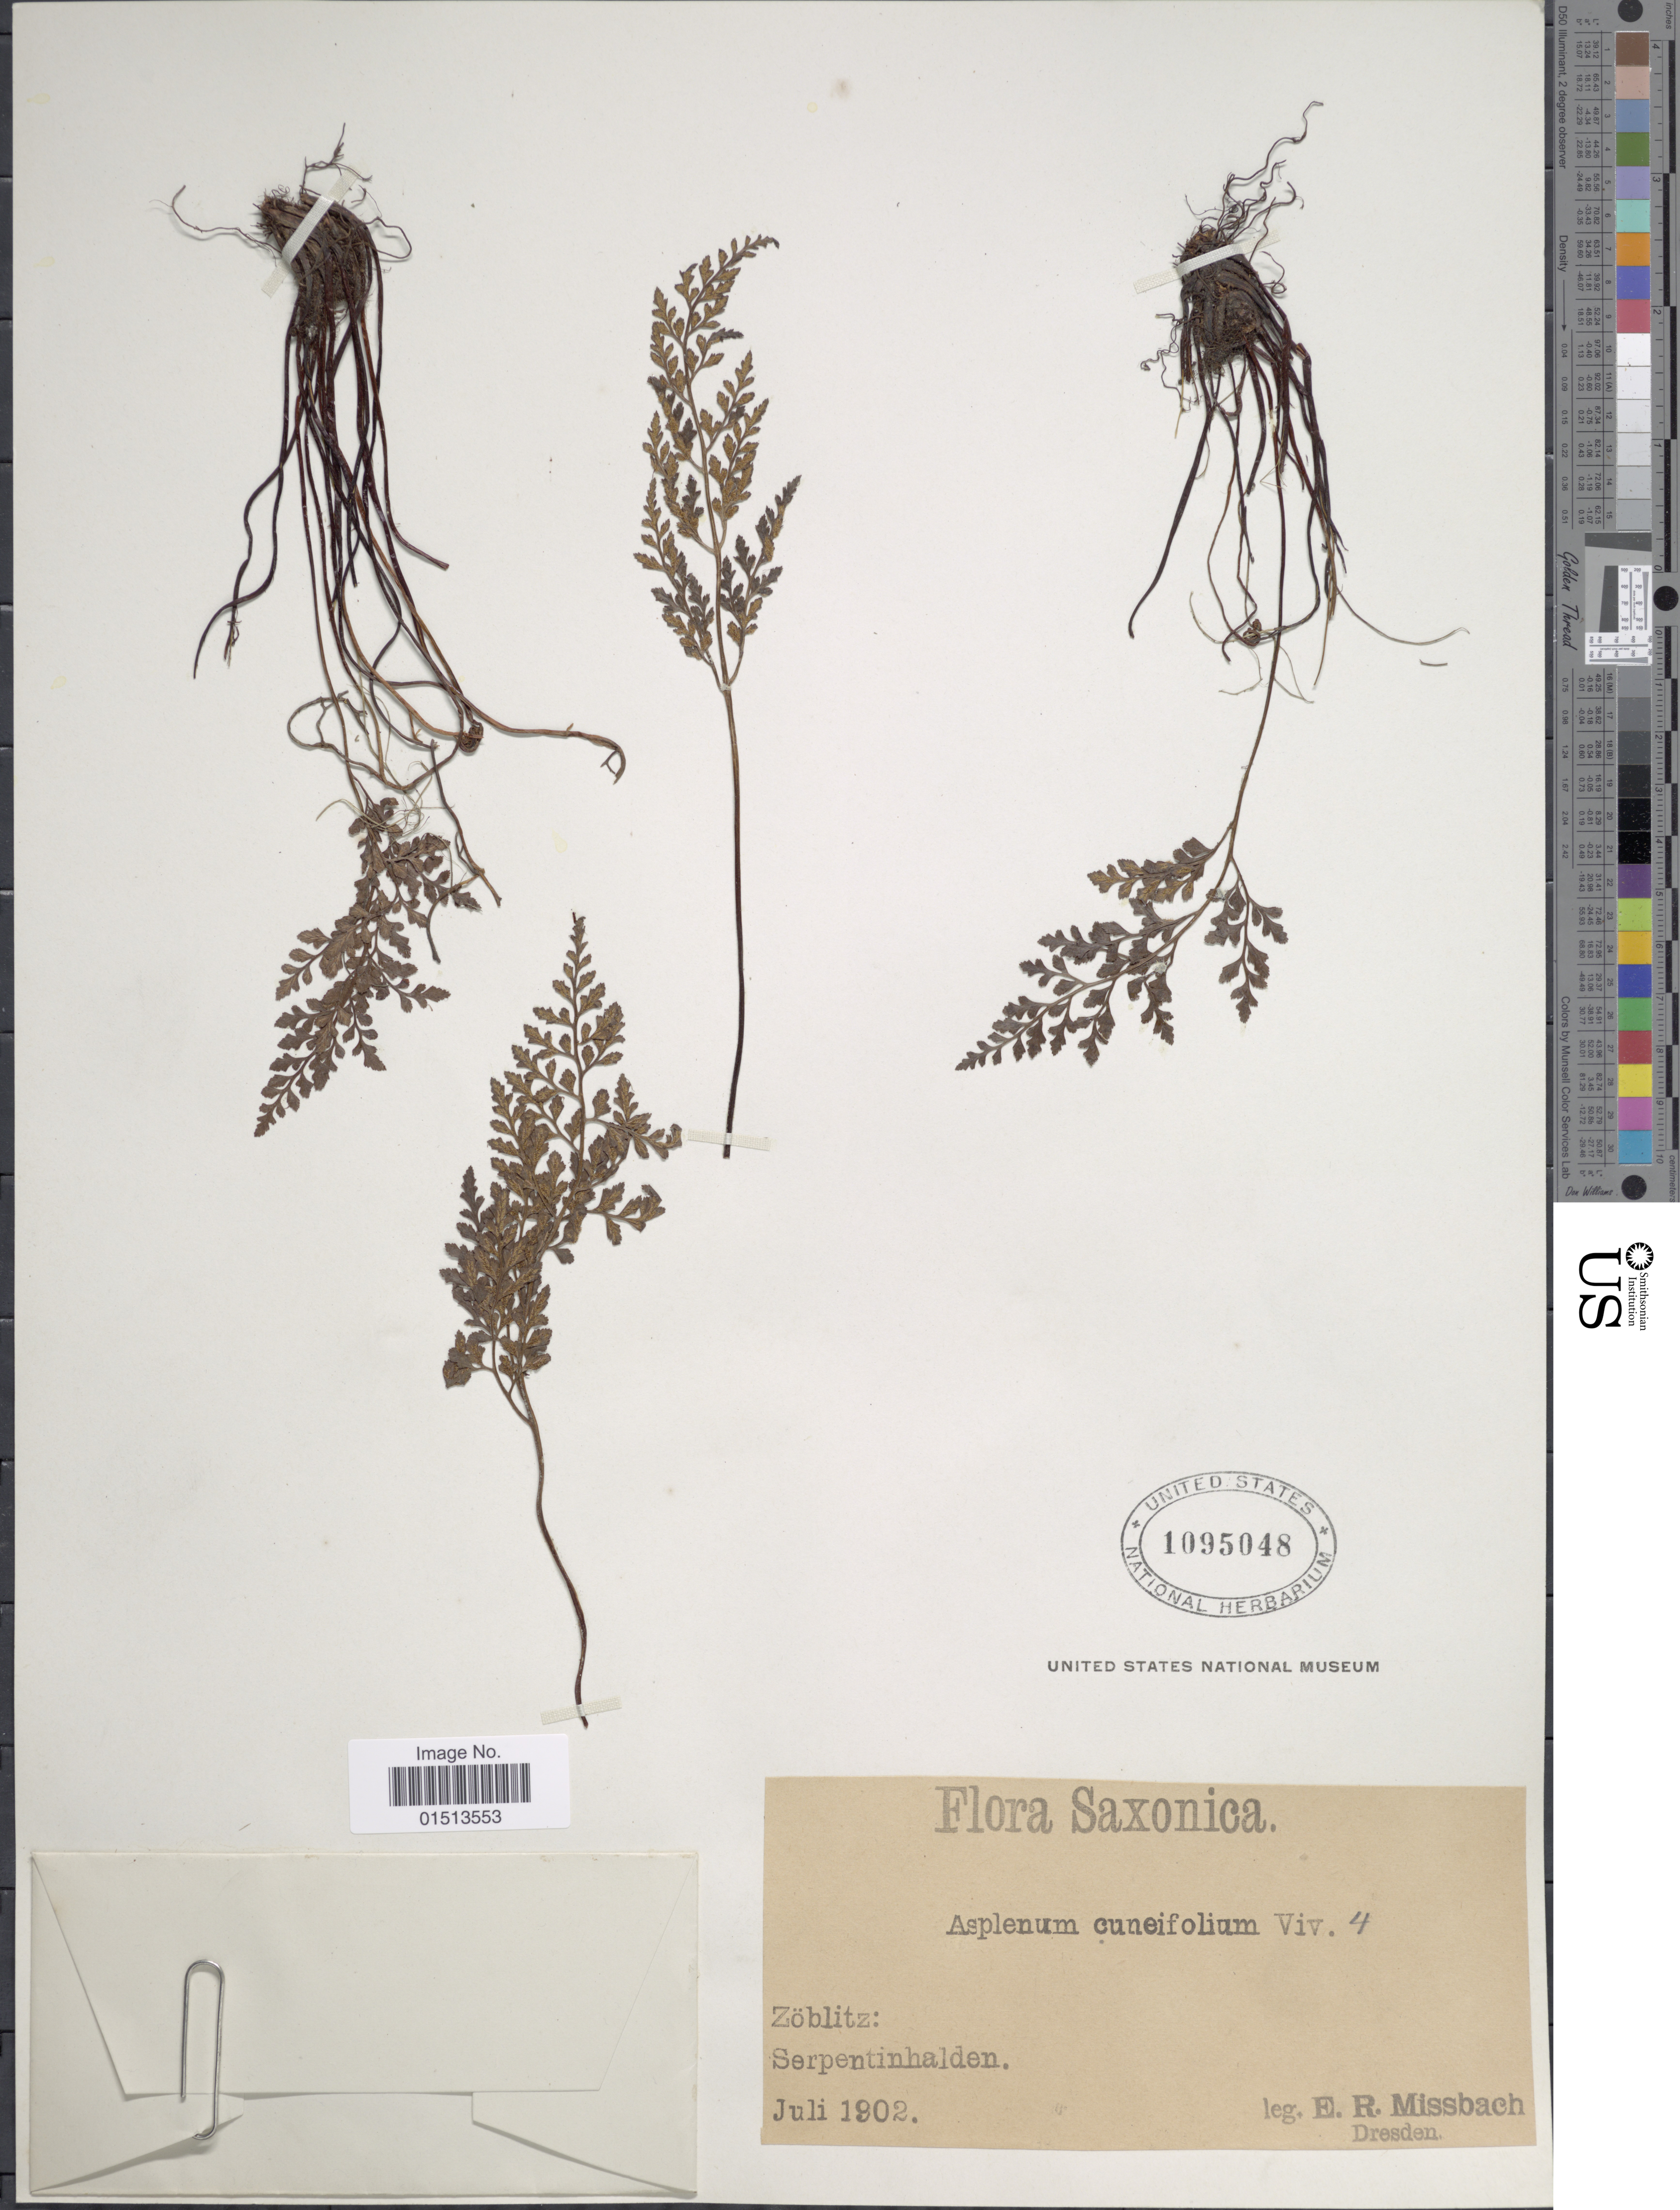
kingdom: Plantae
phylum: Tracheophyta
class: Polypodiopsida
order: Polypodiales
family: Aspleniaceae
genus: Asplenium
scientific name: Asplenium adiantum-nigrum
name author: L.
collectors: E. Missbach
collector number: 4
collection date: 1902-07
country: Germany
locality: Saxonica, Zöblitz: Serpentinhalden.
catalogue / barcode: US 1095048